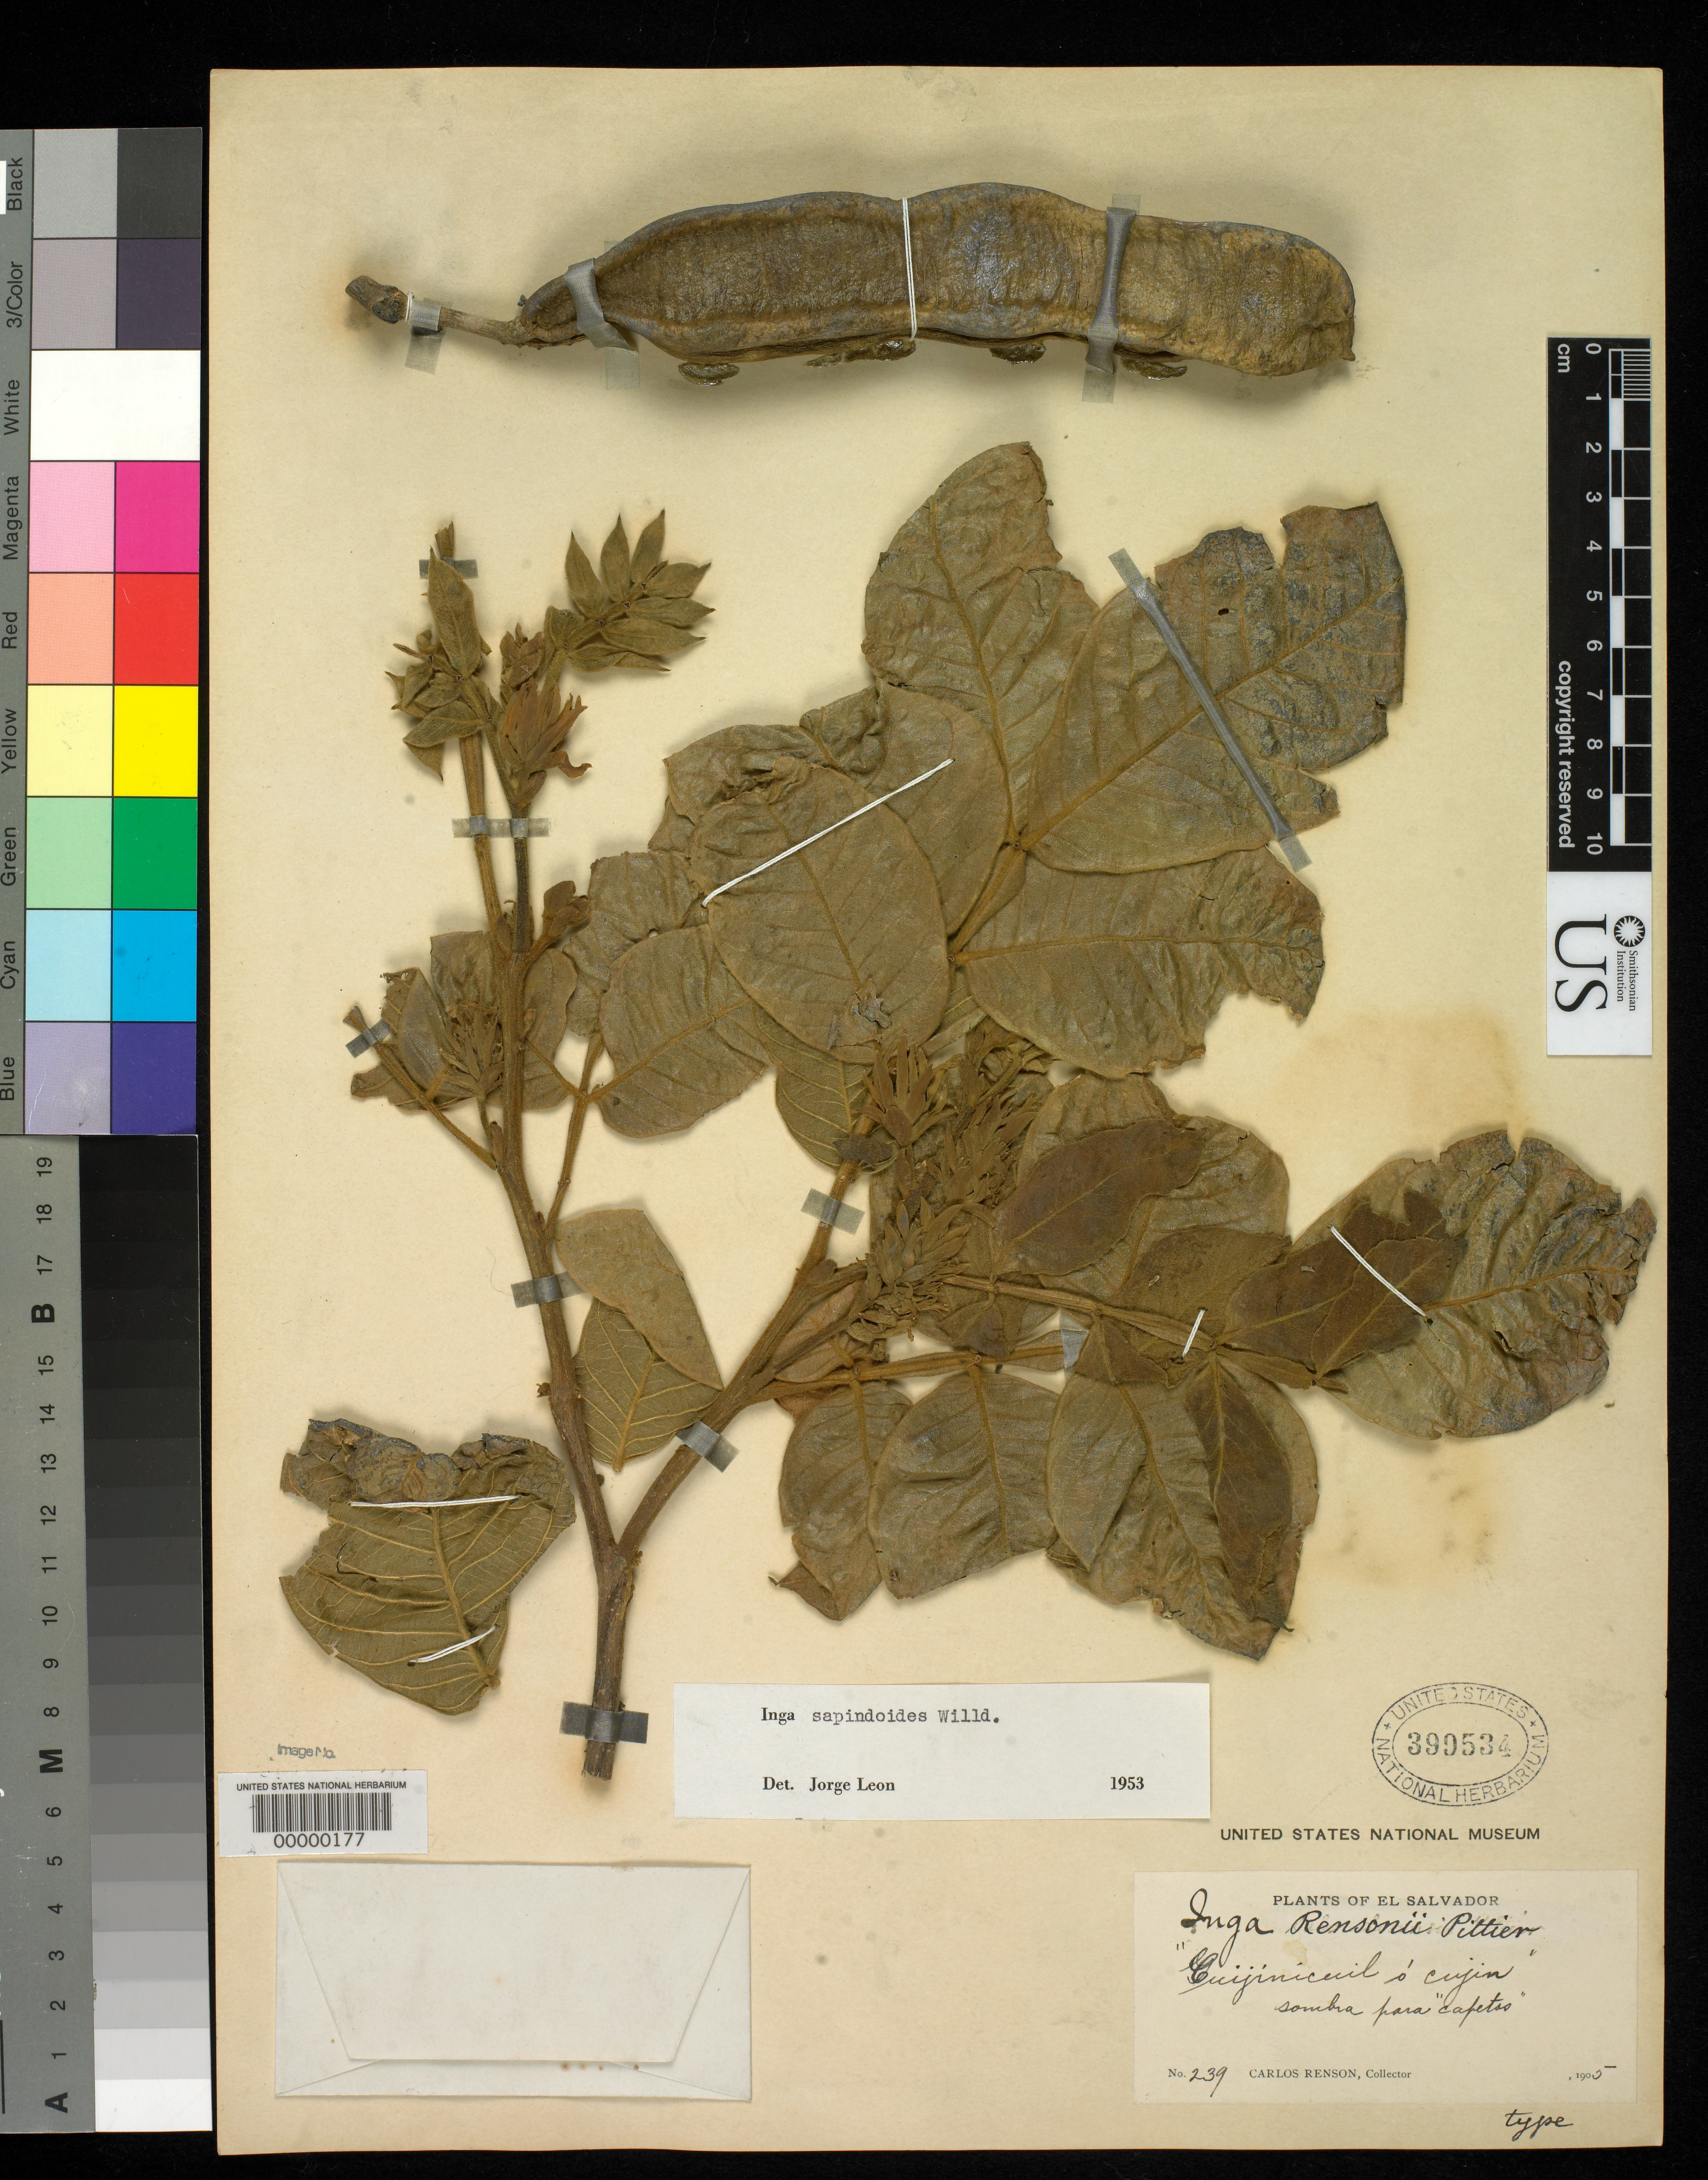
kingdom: Plantae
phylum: Tracheophyta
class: Magnoliopsida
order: Fabales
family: Fabaceae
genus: Inga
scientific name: Inga rensoni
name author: Pittier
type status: Holotype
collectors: C. Renson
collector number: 239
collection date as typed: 1905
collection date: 1905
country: El Salvador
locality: Near San Salvador.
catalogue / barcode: US 399534